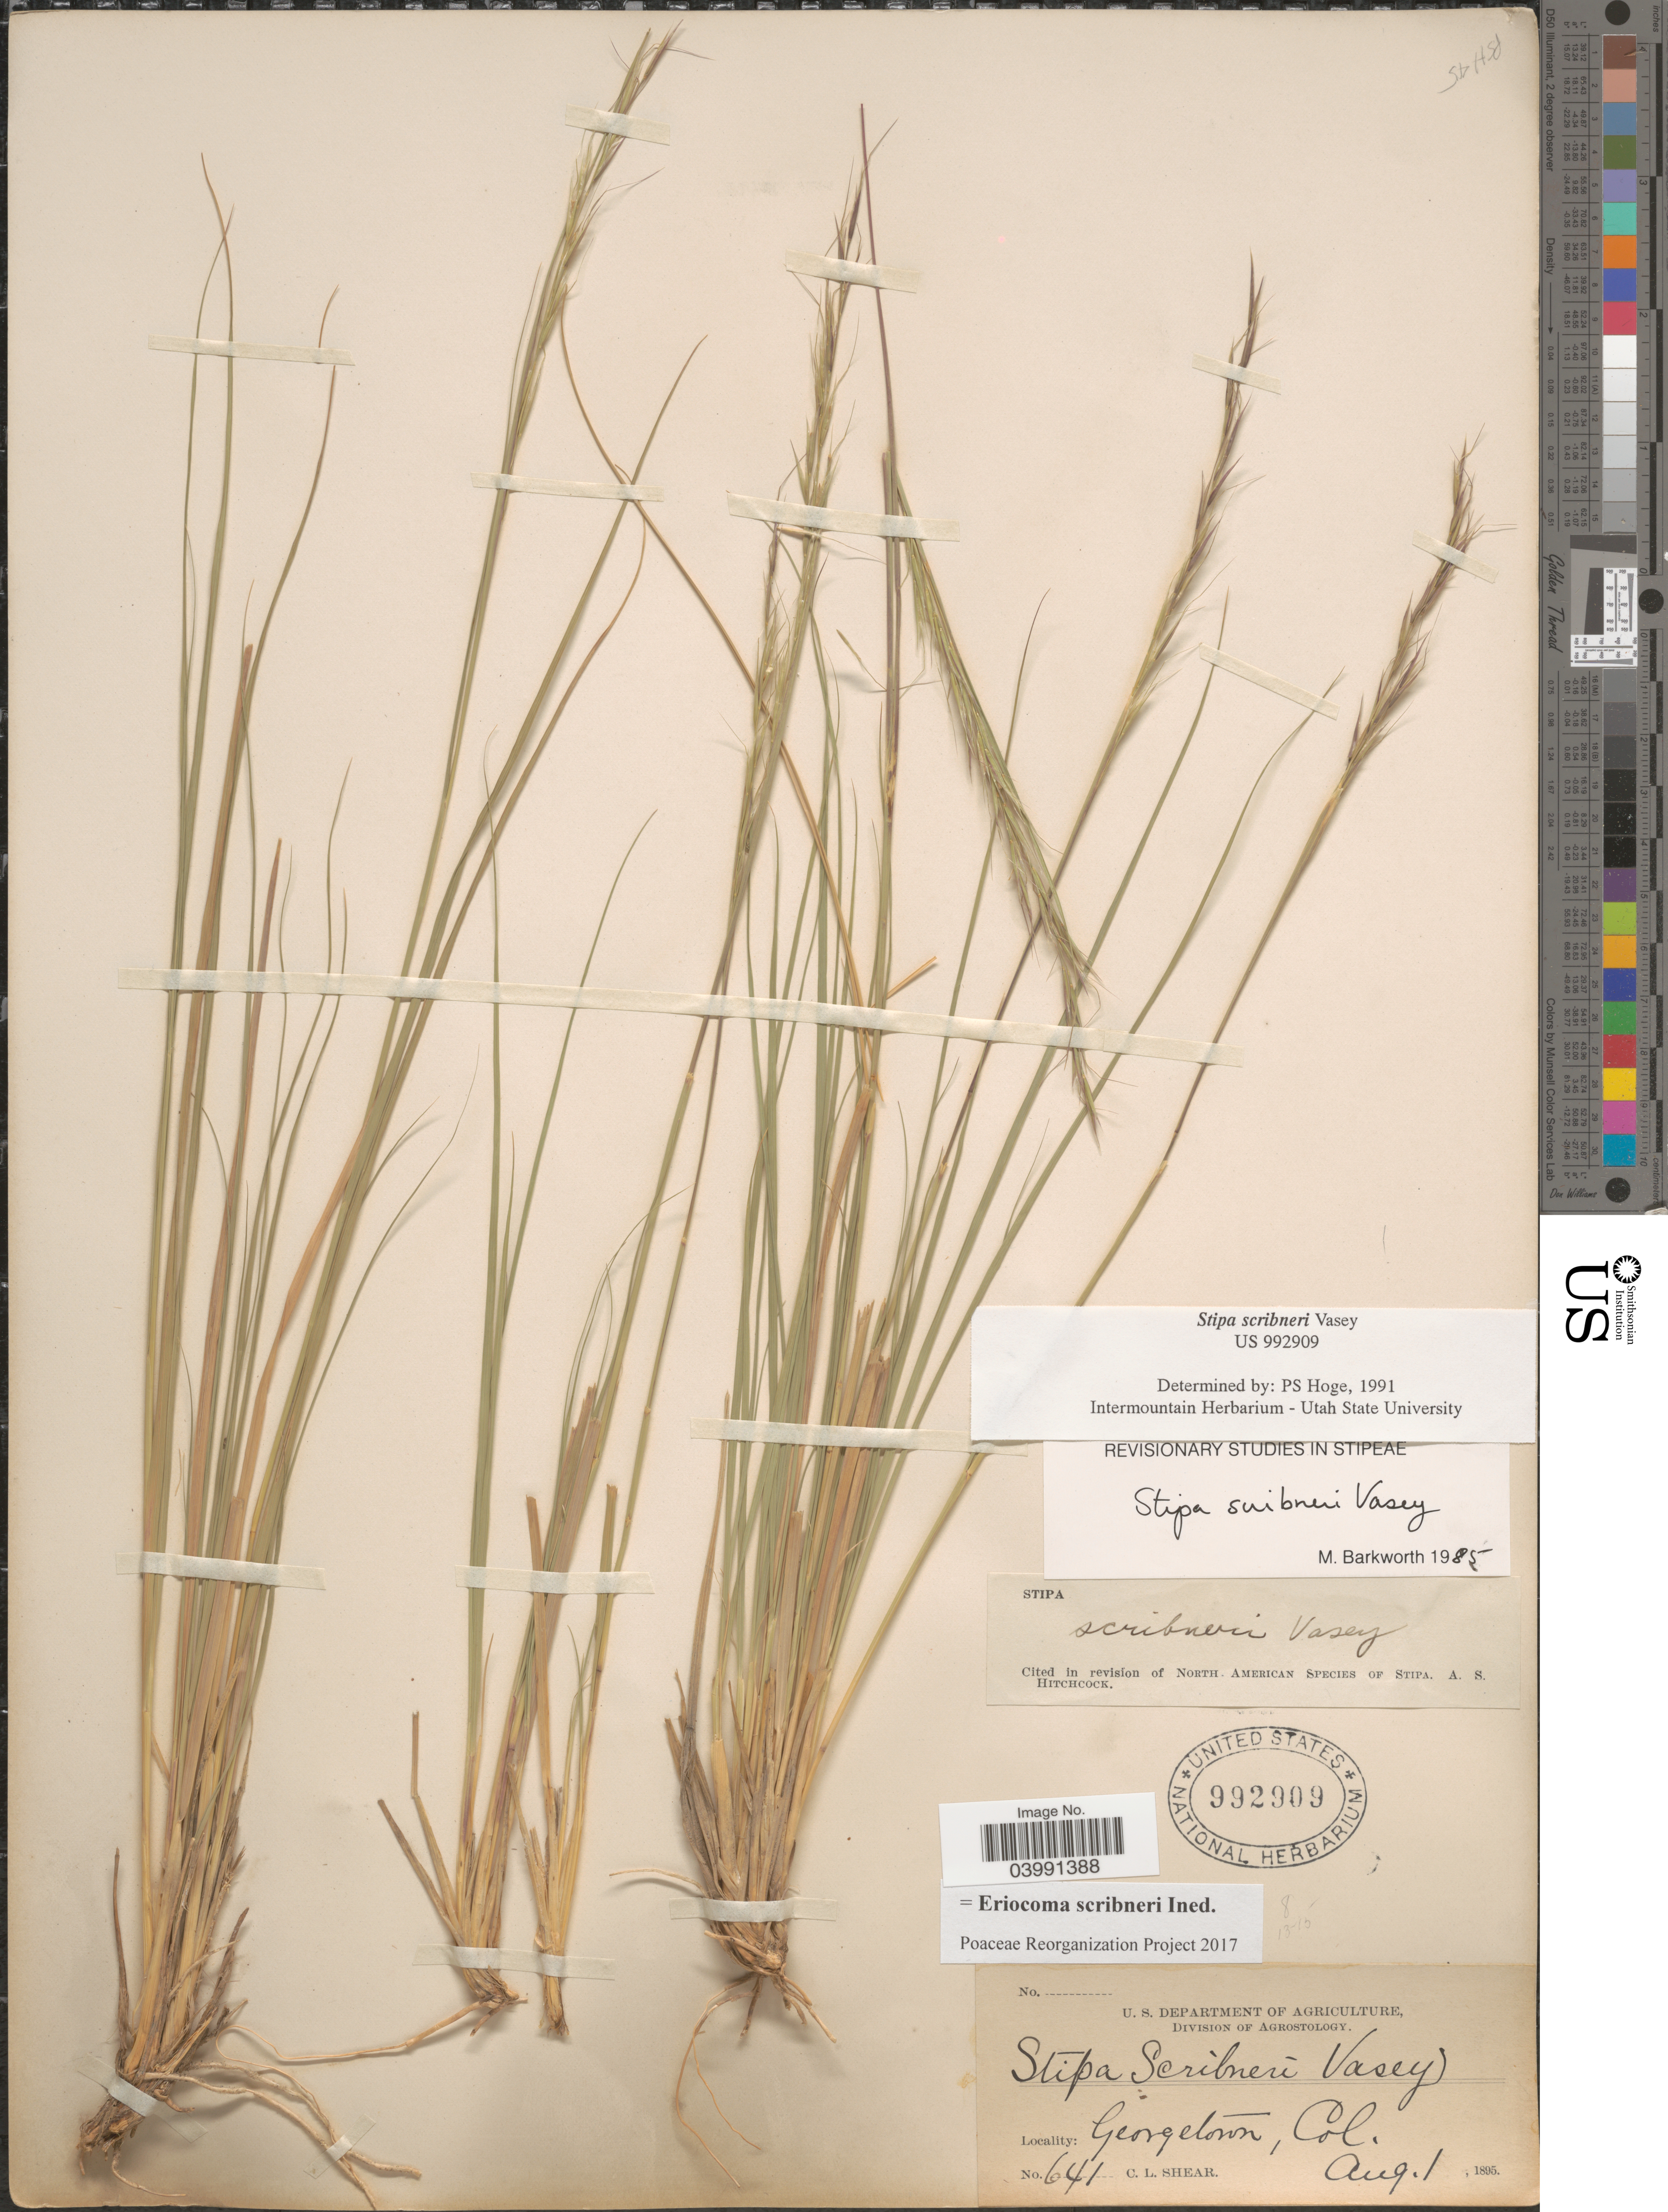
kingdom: Plantae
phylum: Tracheophyta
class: Liliopsida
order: Poales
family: Poaceae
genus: Eriocoma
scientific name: Eriocoma scribneri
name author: (Vasey) Romasch.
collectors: C. L. Shear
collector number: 641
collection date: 1895-08-01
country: United States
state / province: Colorado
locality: Georgetown.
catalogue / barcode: US 992909